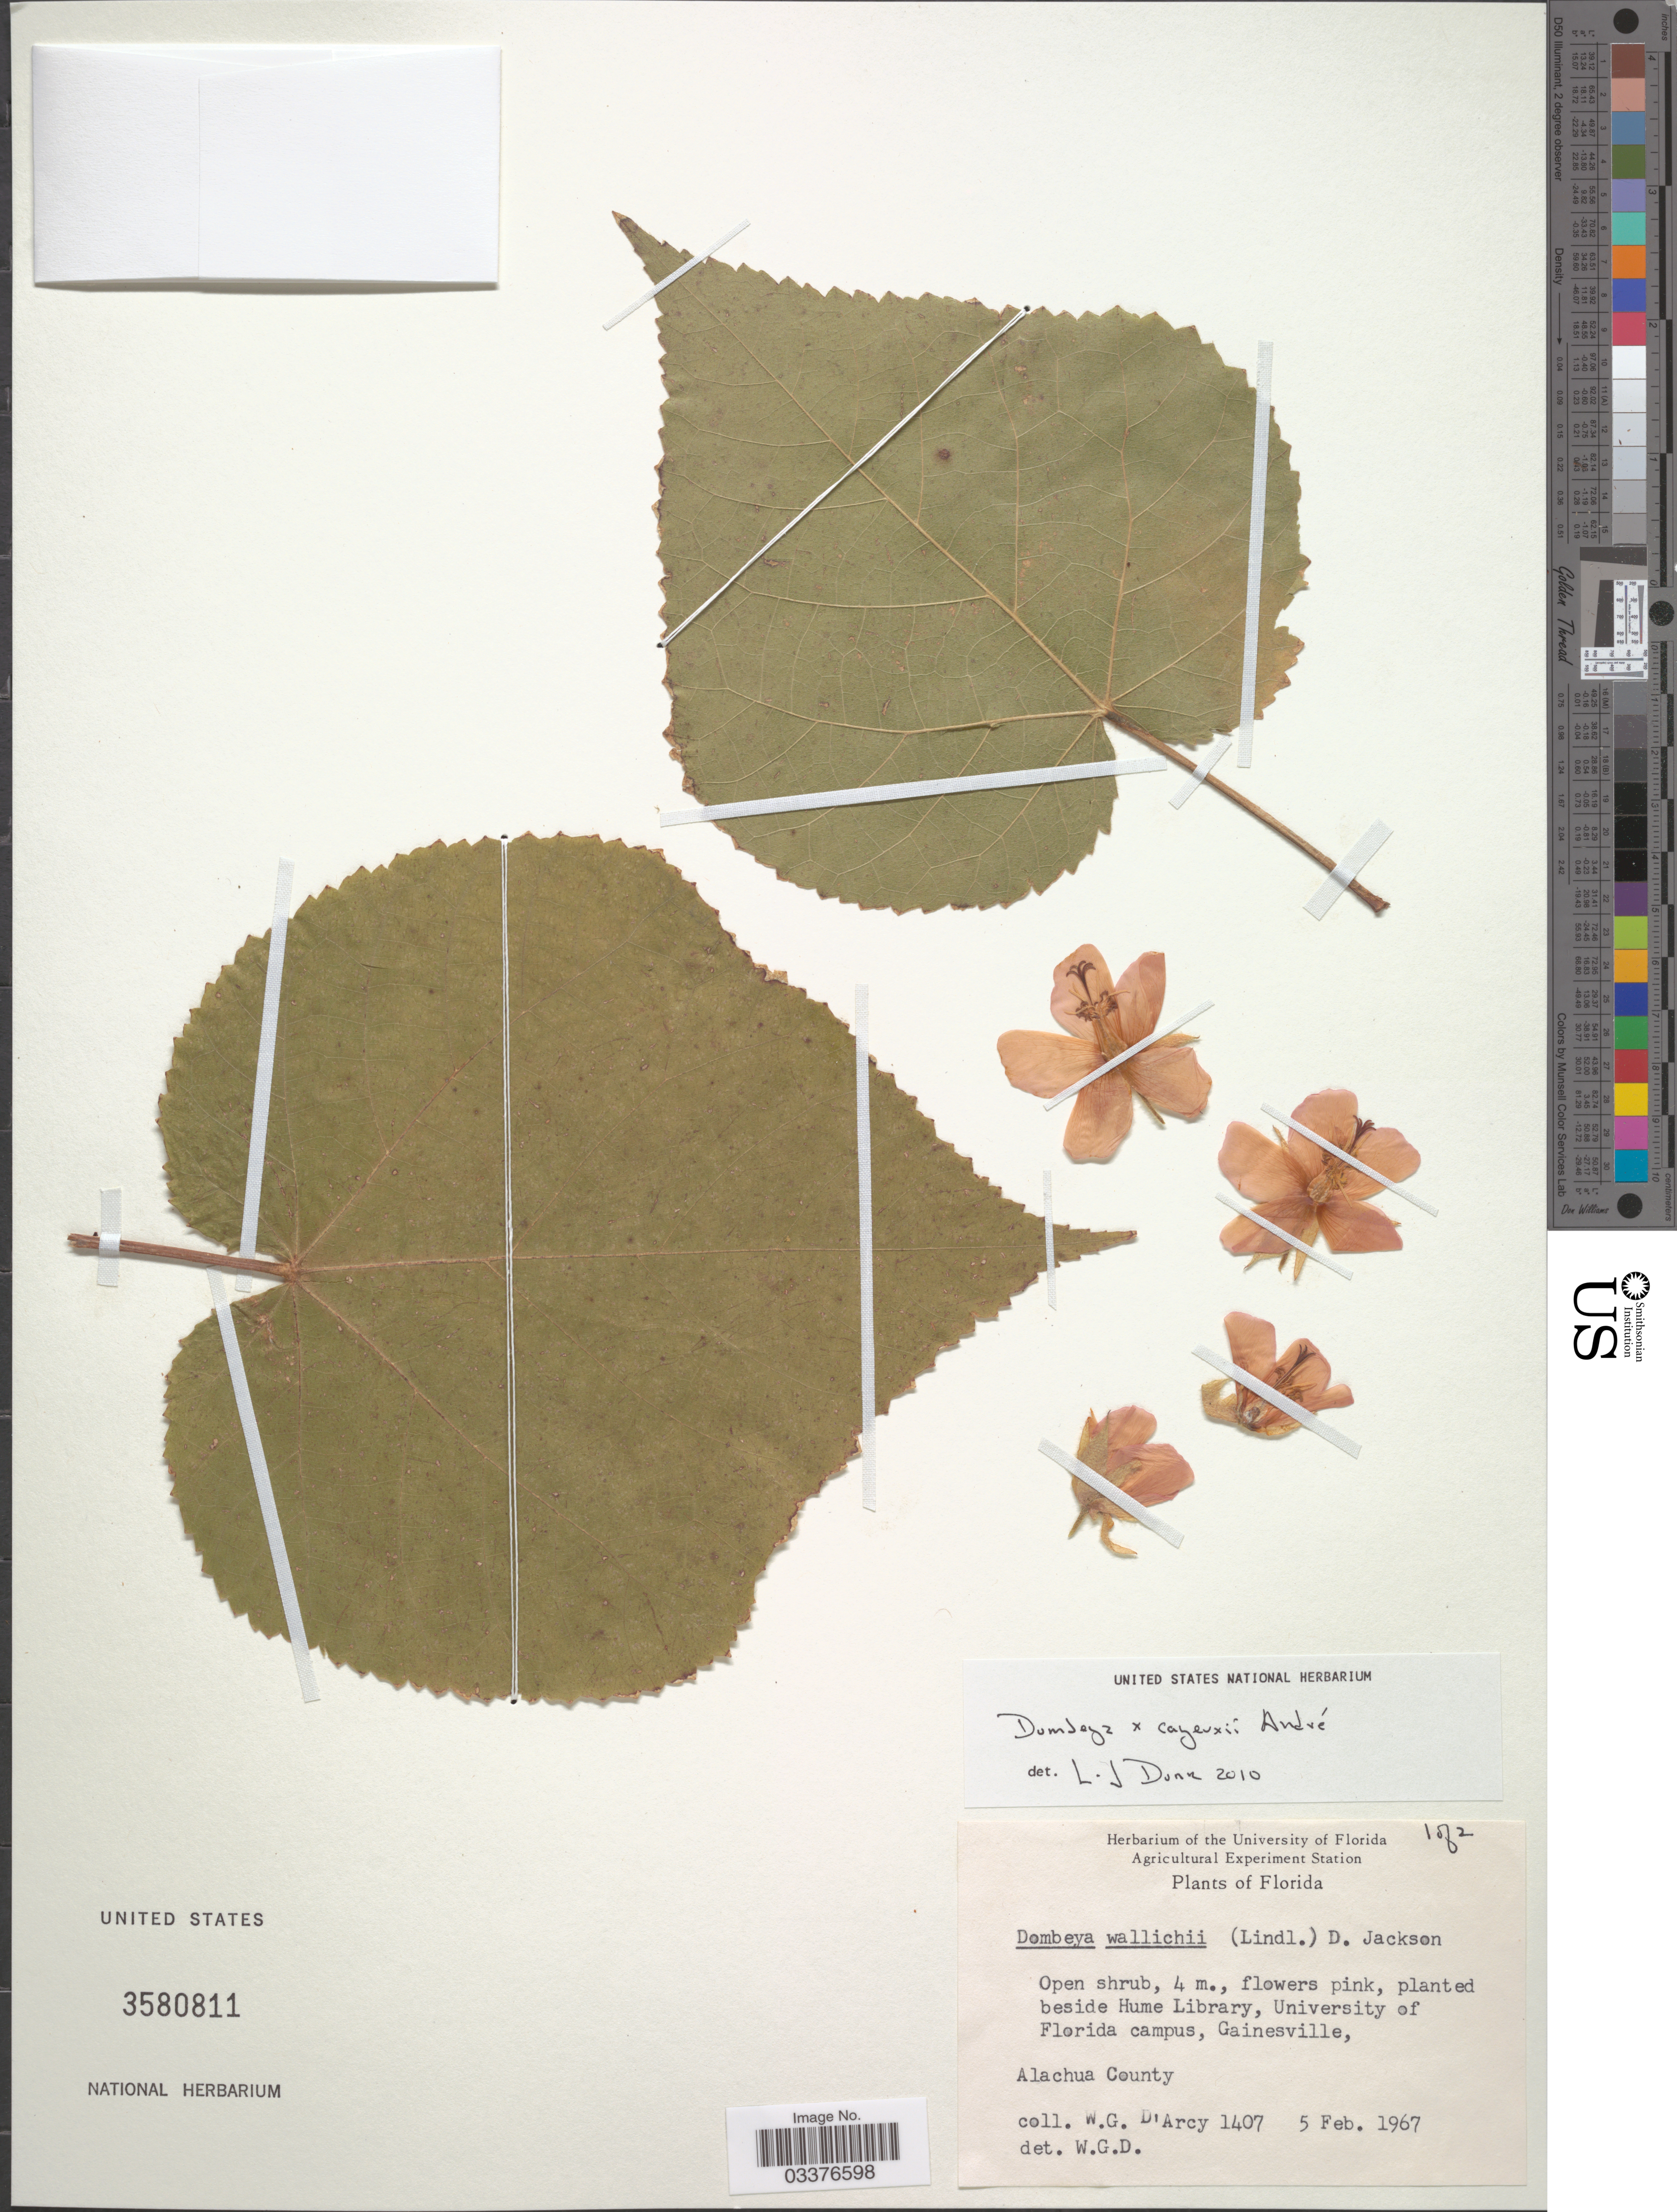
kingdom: Plantae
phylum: Tracheophyta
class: Magnoliopsida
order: Malvales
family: Malvaceae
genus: Dombeya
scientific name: Dombeya x cayeuxii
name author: André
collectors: W. G. D'Arcy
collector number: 1407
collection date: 1967-02-05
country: United States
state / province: Florida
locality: Beside Hume Library, University of Florida campus, Gainesville, Alachua County.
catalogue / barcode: US 3580811